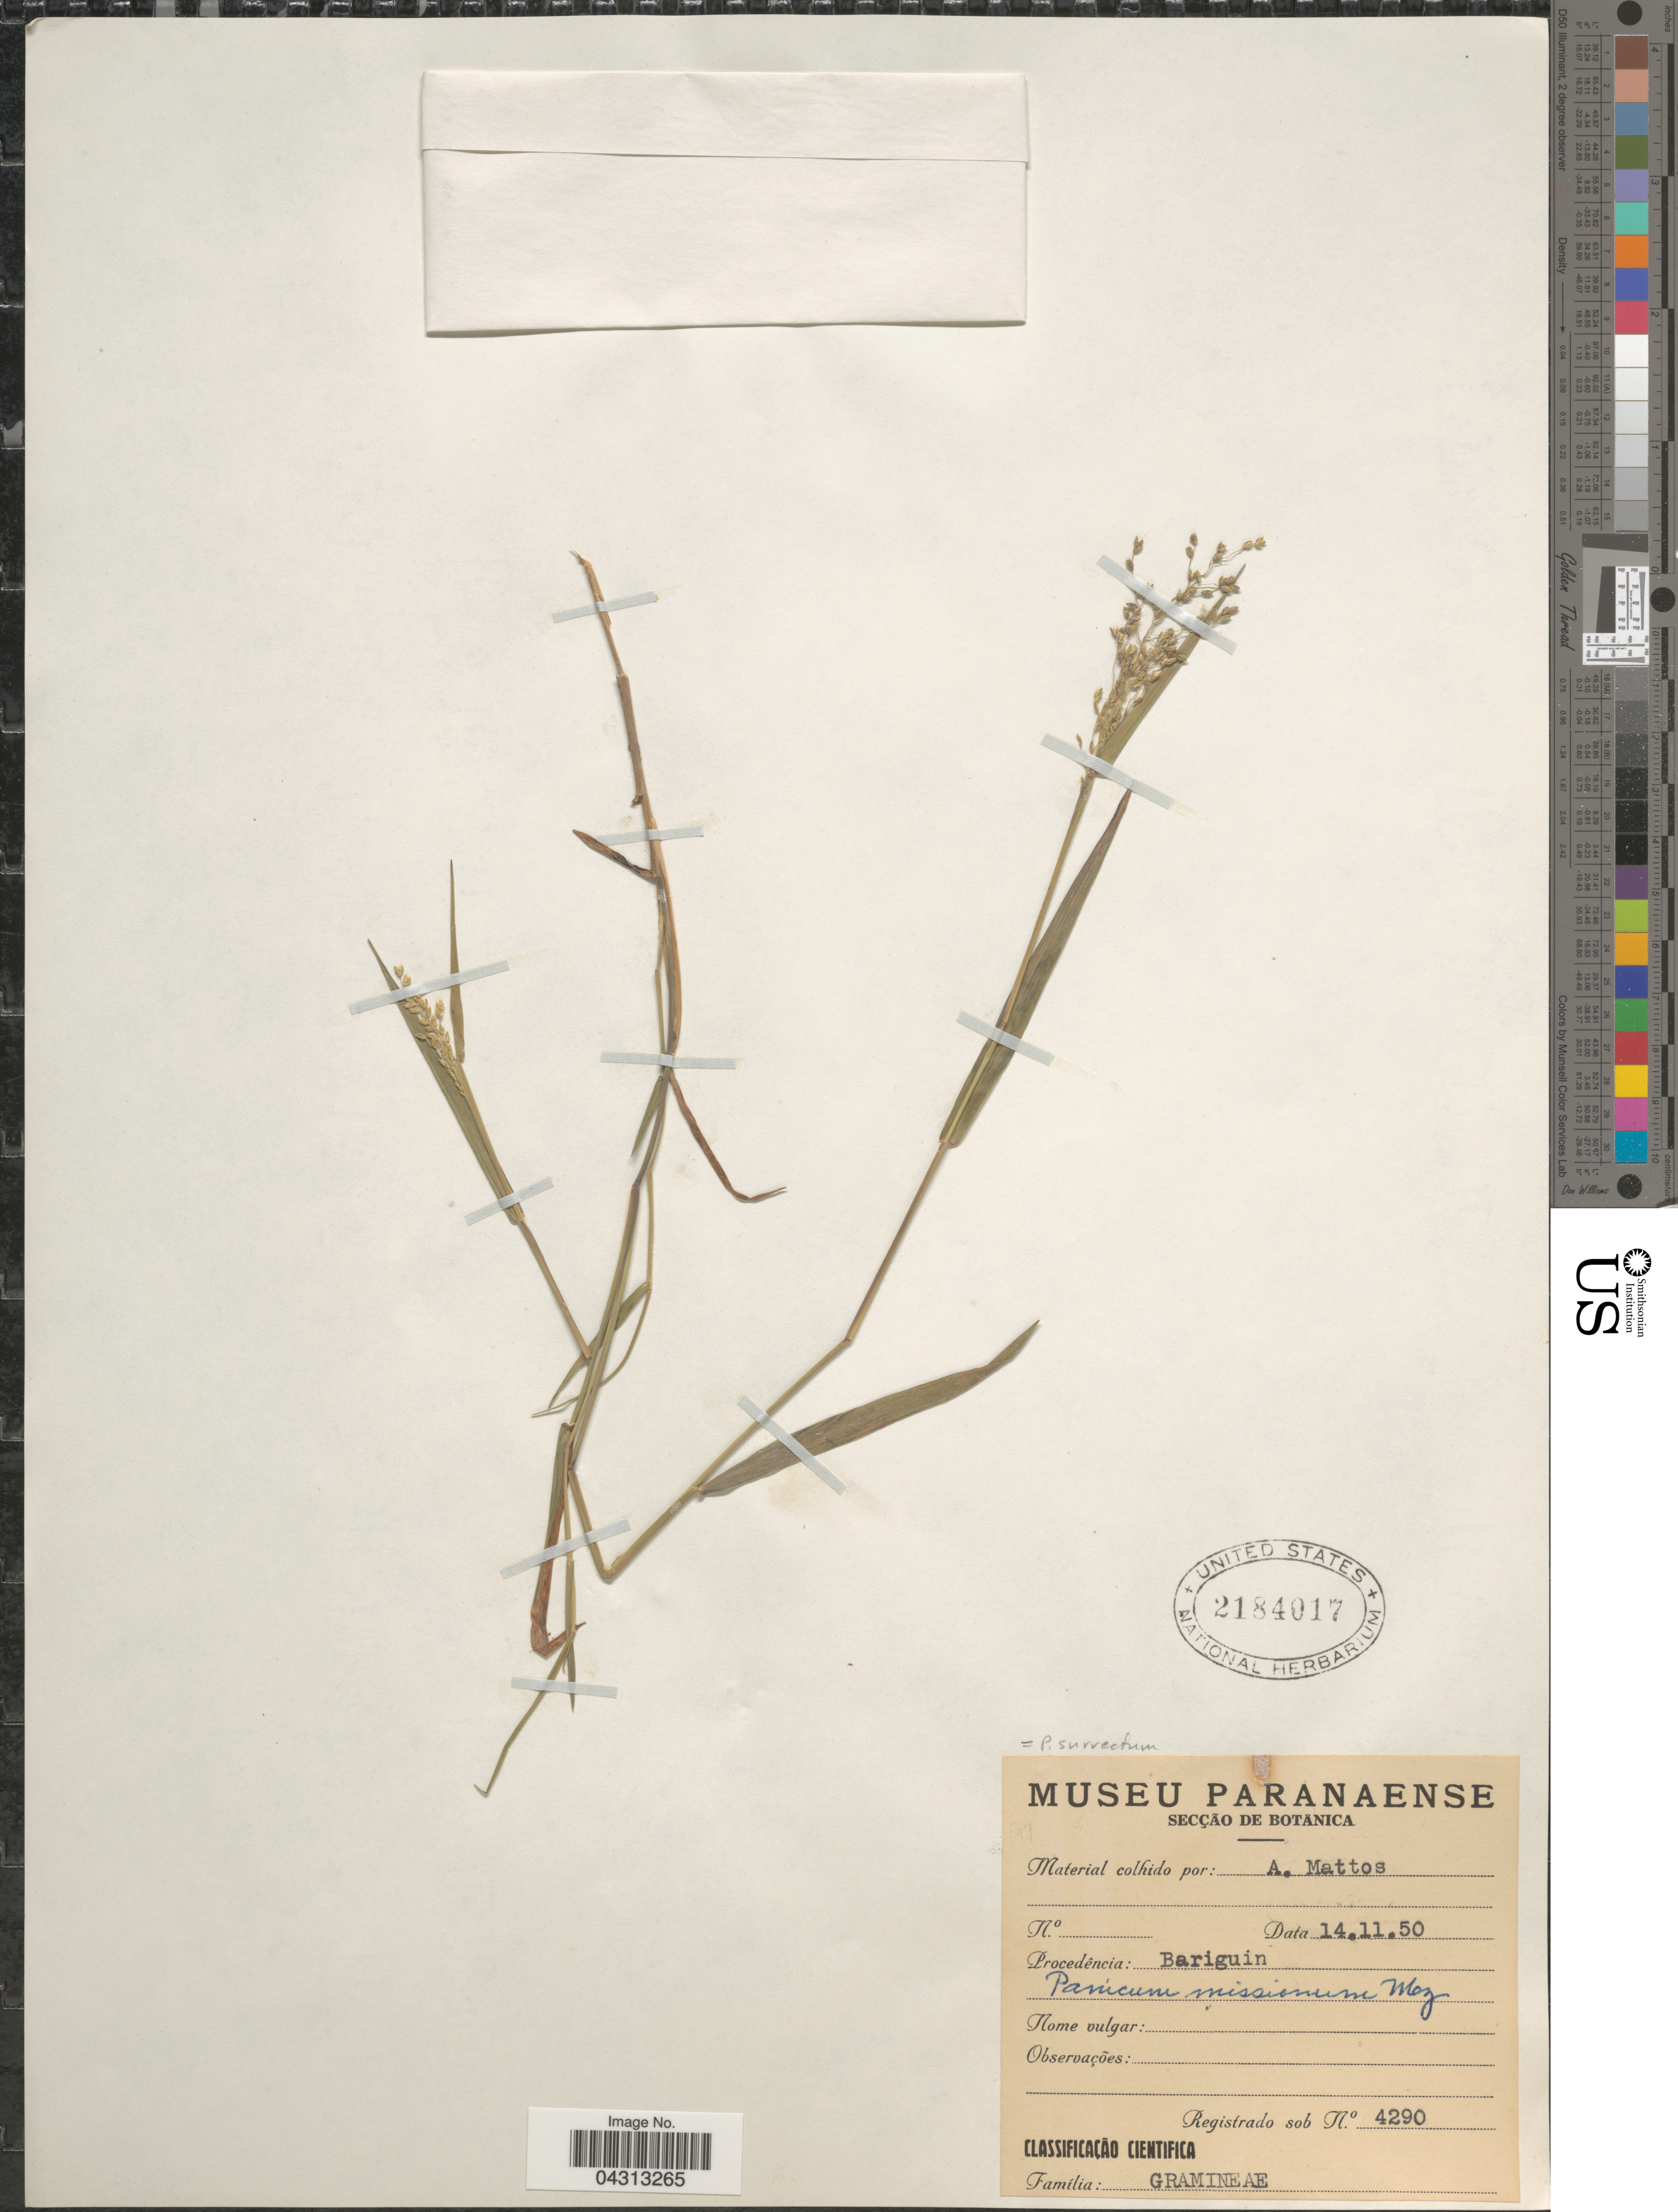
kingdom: Plantae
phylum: Tracheophyta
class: Liliopsida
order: Poales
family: Poaceae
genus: Dichanthelium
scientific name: Dichanthelium surrectum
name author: (Chase ex Zuloaga & Morrone) Zuloaga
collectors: A. Mattos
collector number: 4290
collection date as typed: Transcribed d/m/y: 14/11/50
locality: Bariguin.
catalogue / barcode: US 2184017